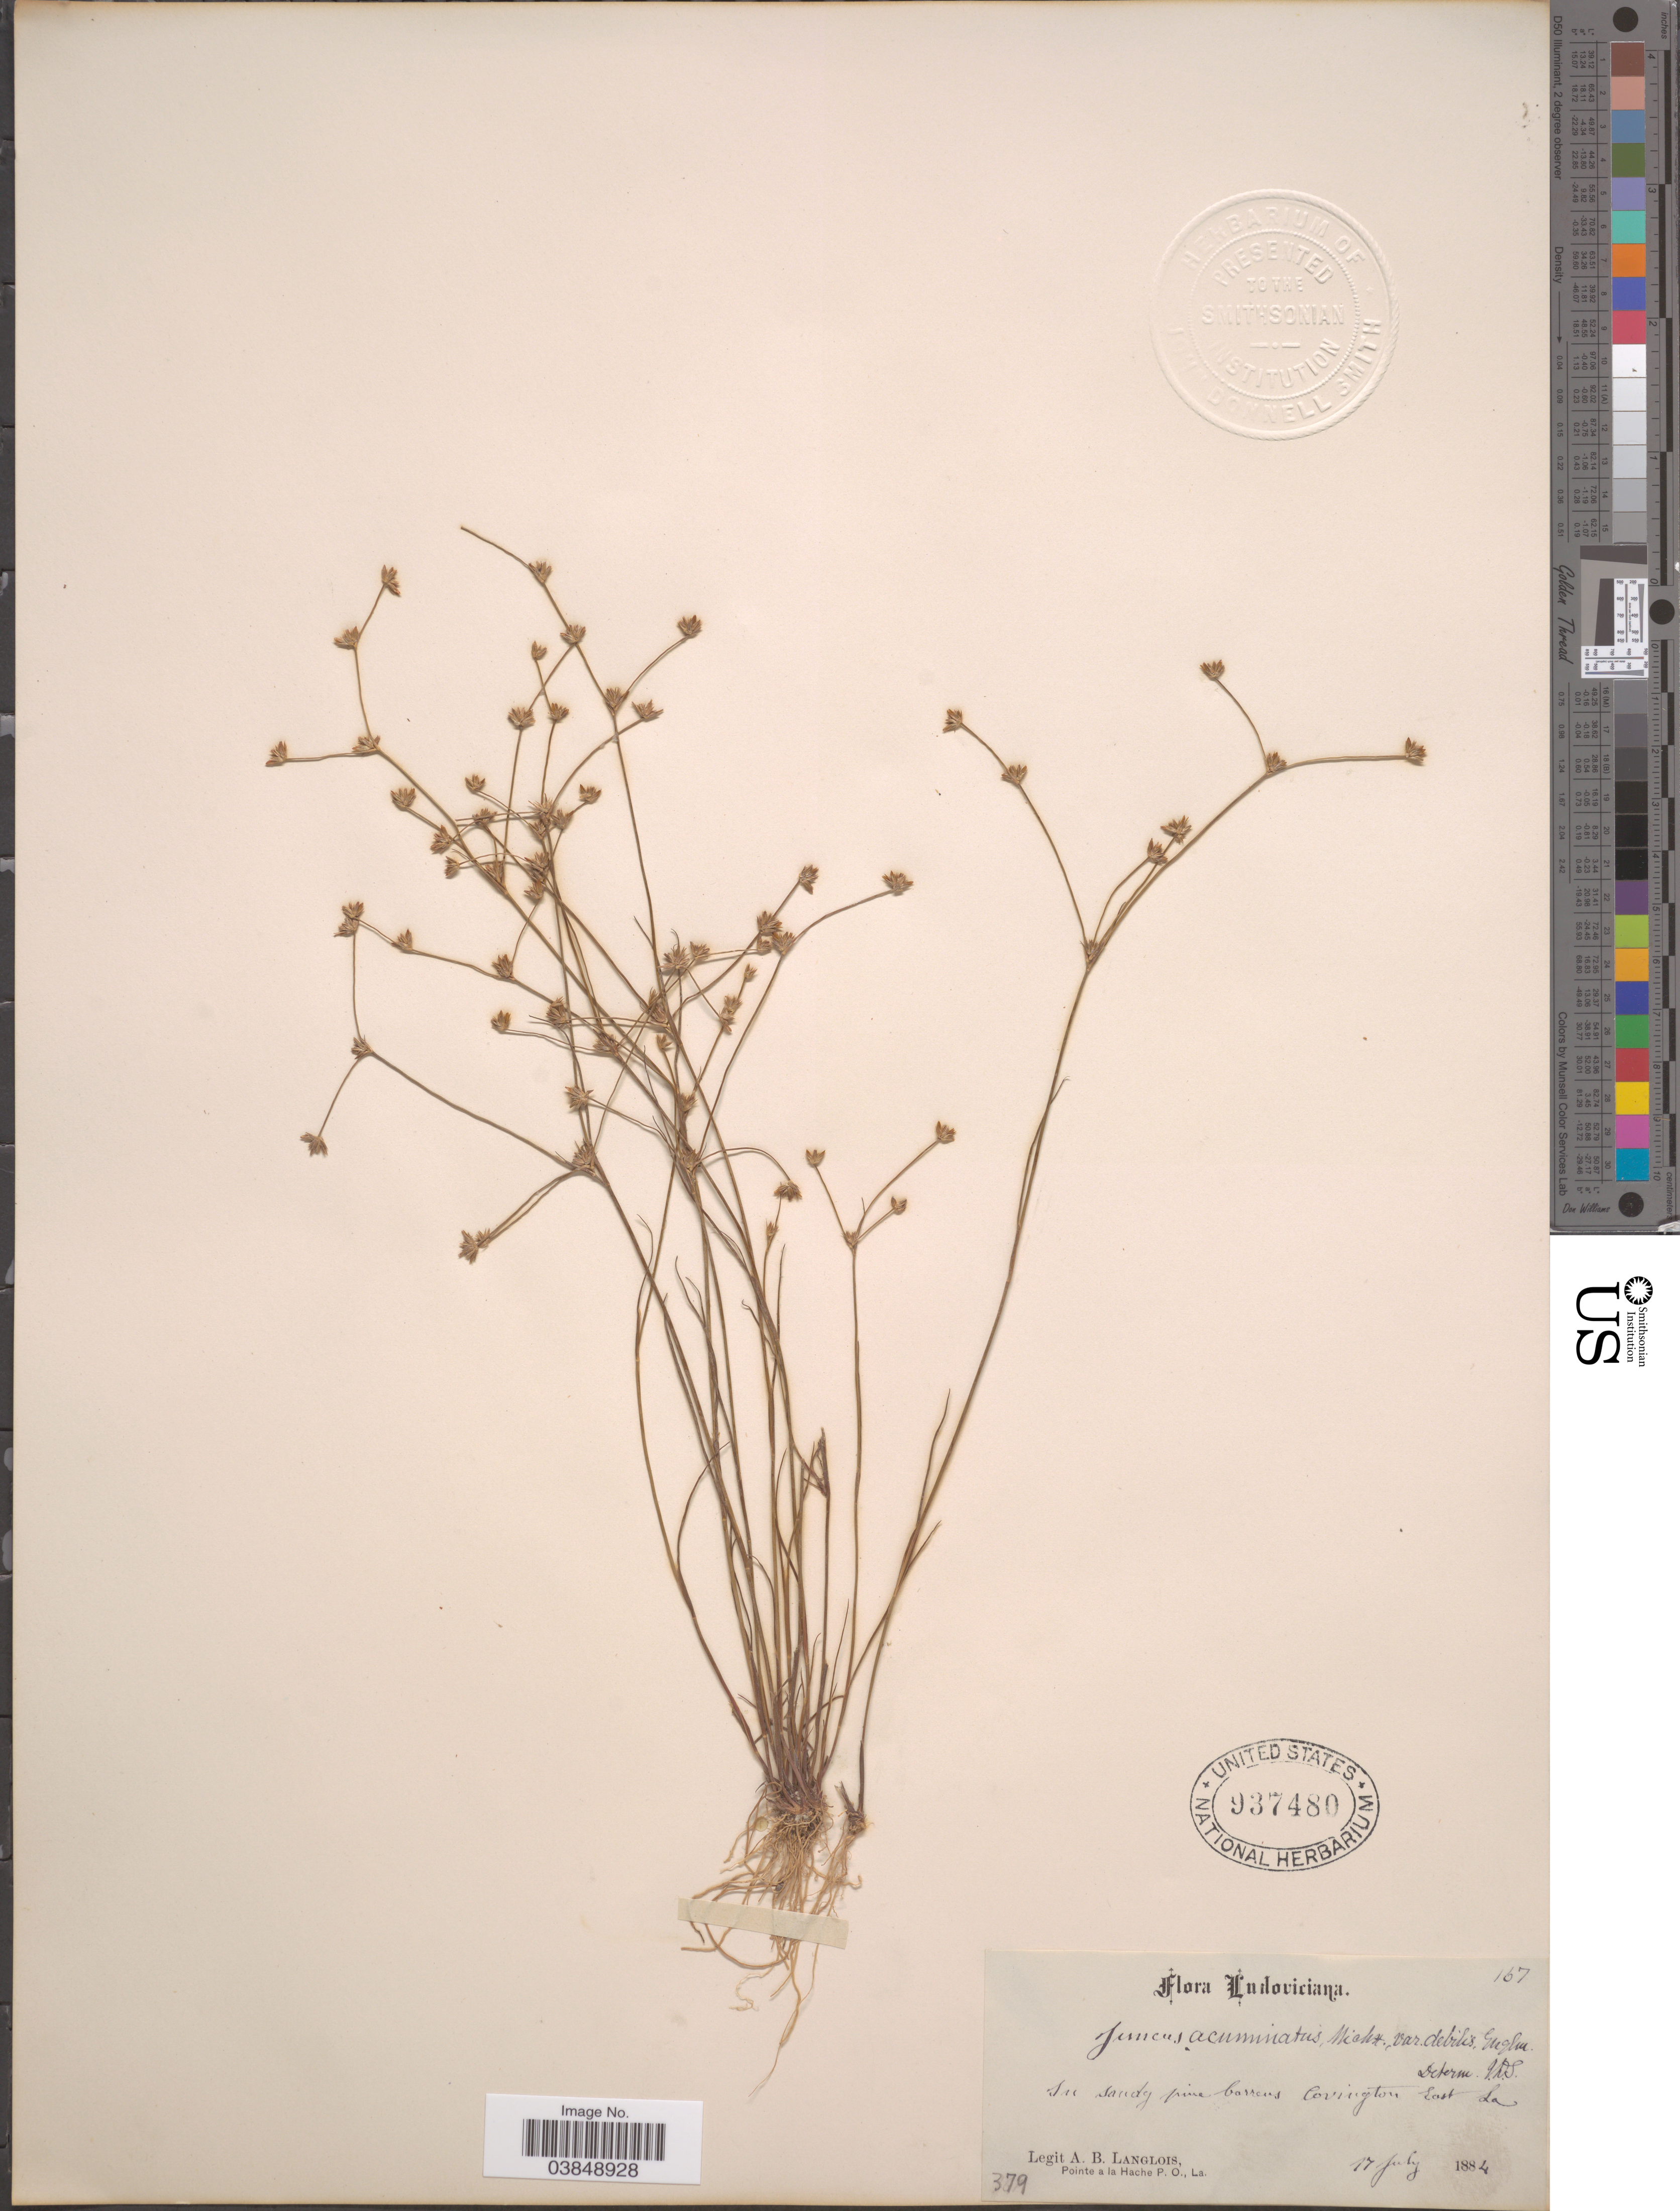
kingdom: Plantae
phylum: Tracheophyta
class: Liliopsida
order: Poales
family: Juncaceae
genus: Juncus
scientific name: Juncus acuminatus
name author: Michx.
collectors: A. Langlois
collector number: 379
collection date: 1884-07-17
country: United States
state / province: Louisiana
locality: Ludoviciana. Covington East La.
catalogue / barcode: US 937480